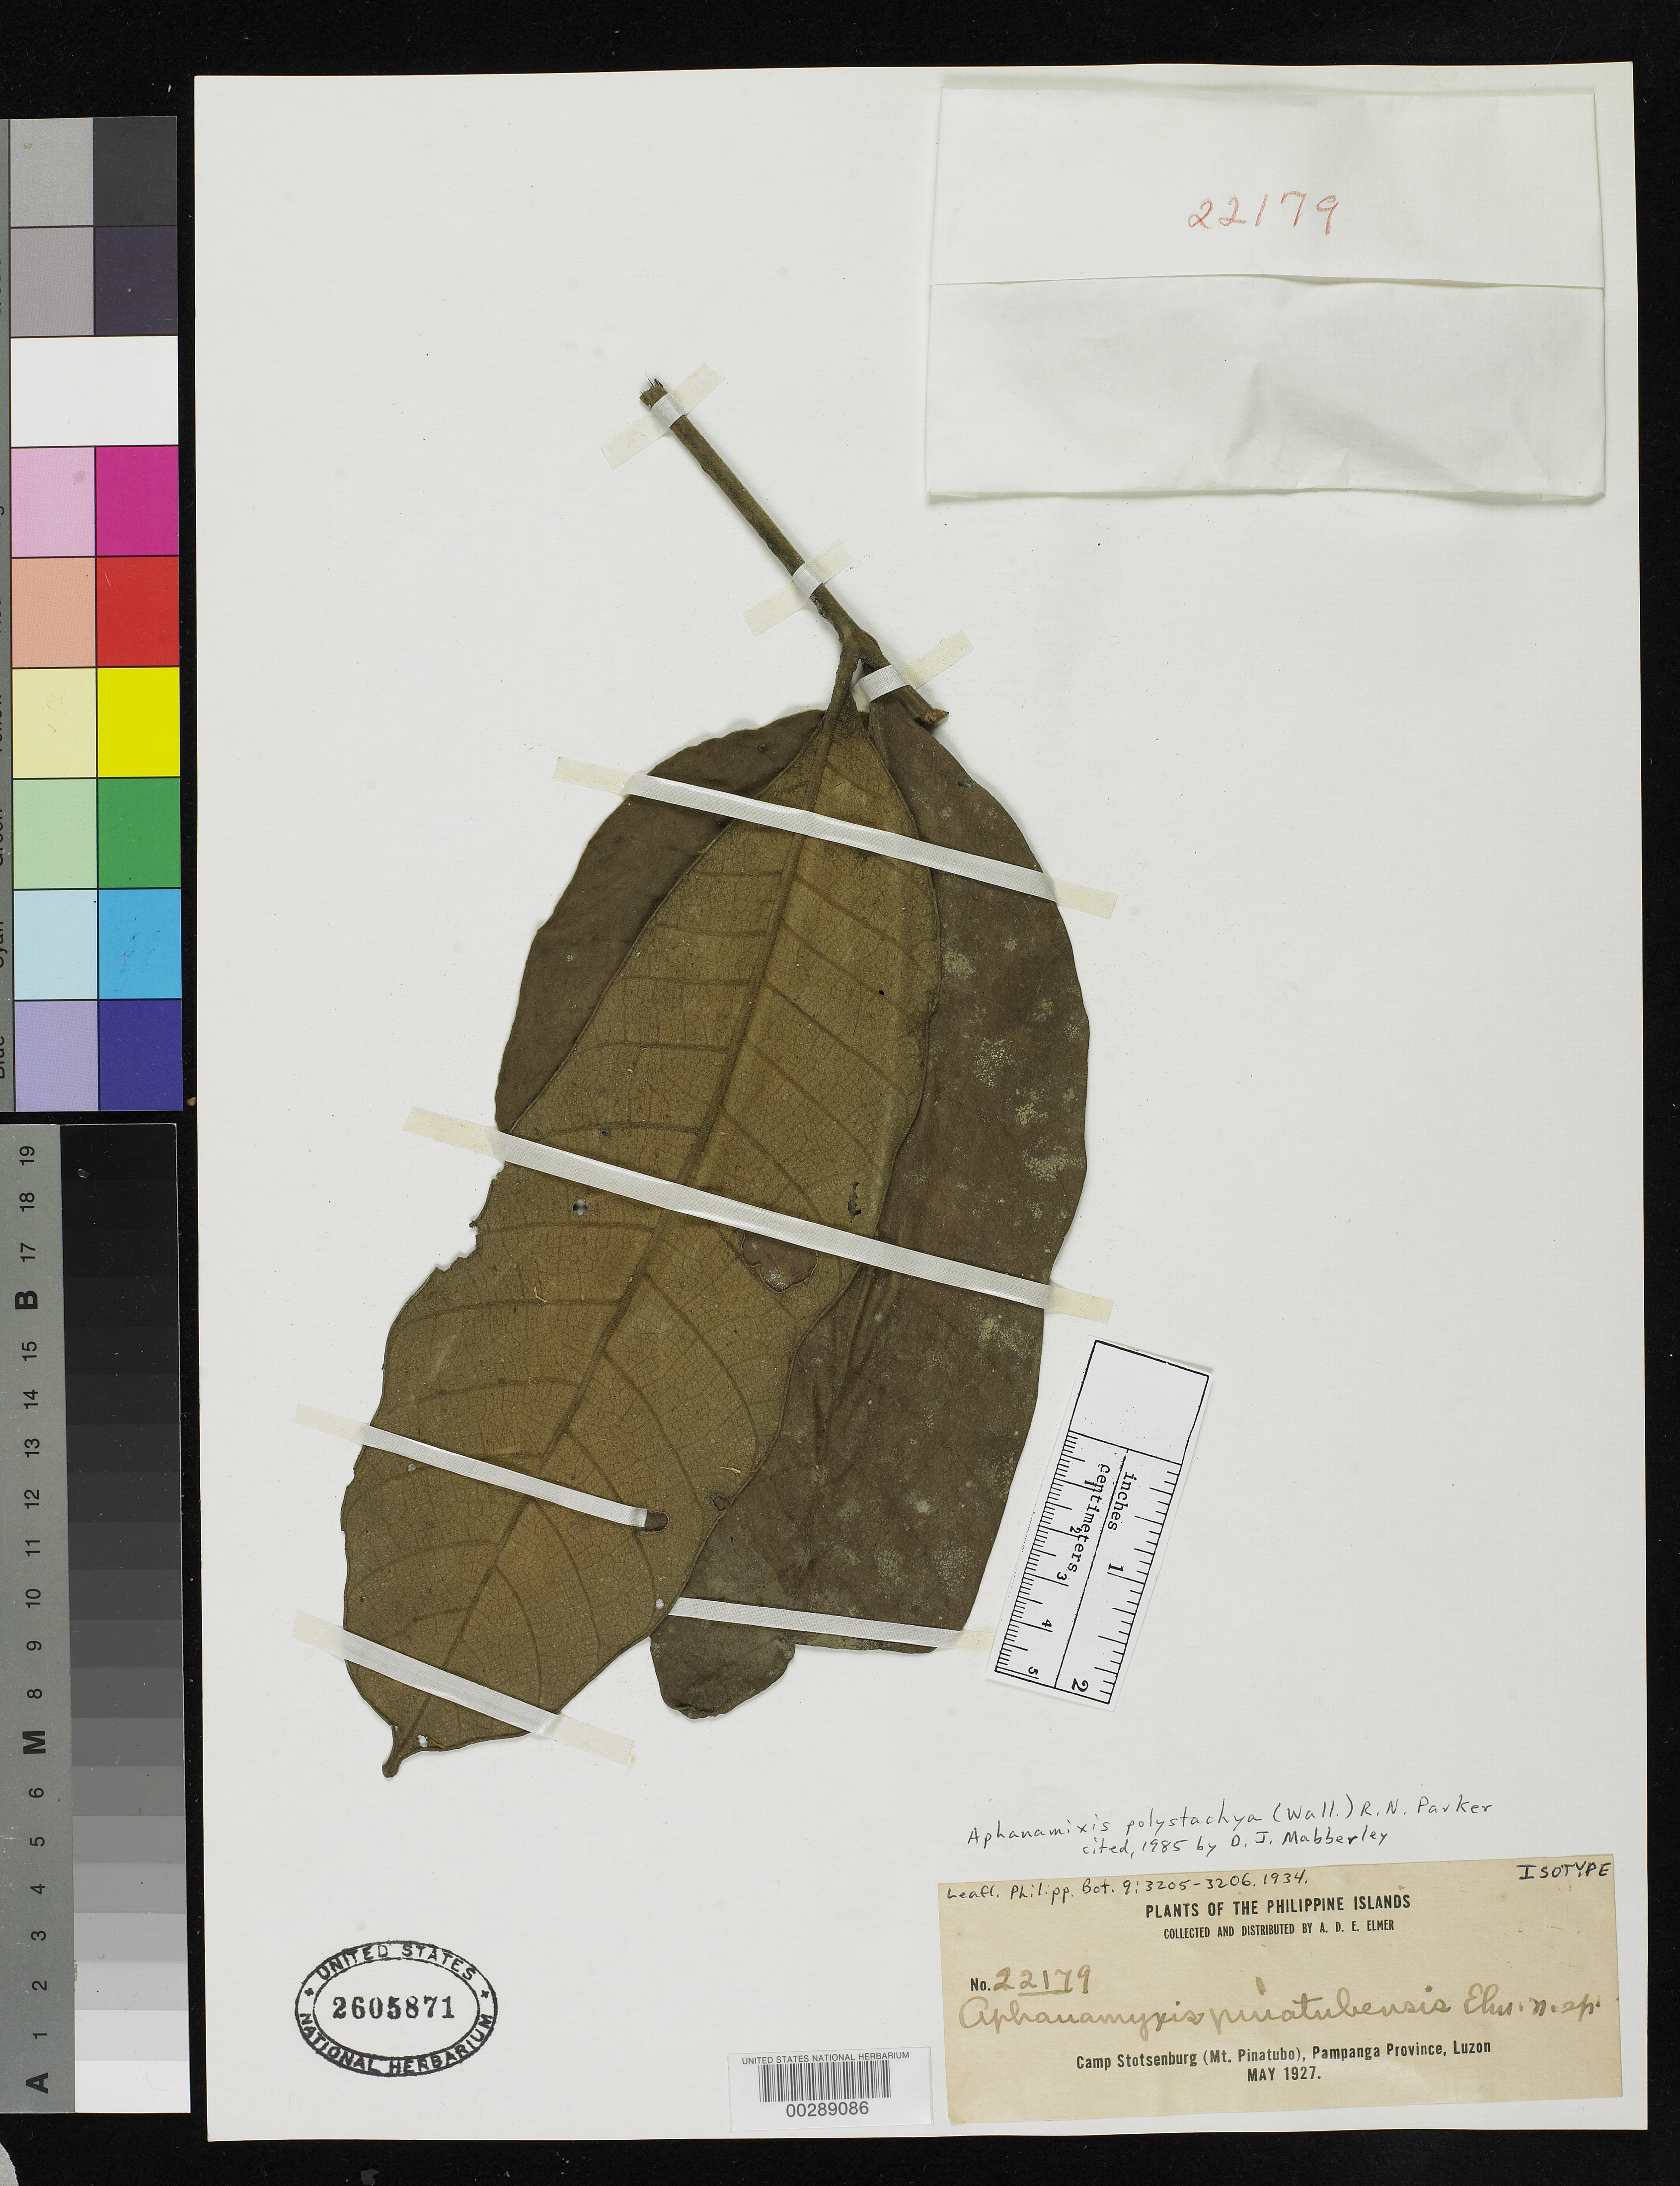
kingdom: Plantae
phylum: Tracheophyta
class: Magnoliopsida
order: Sapindales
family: Meliaceae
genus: Aphanamixis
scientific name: Aphanamixis pinatubensis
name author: Elmer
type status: Isotype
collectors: A. D. E. Elmer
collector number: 22179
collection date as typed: May 1927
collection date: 1927-05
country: Philippines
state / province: Central Luzon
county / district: Pampanga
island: Luzon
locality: Camp Stotsenburg, Mount Pinatubo.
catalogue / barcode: US 2605871